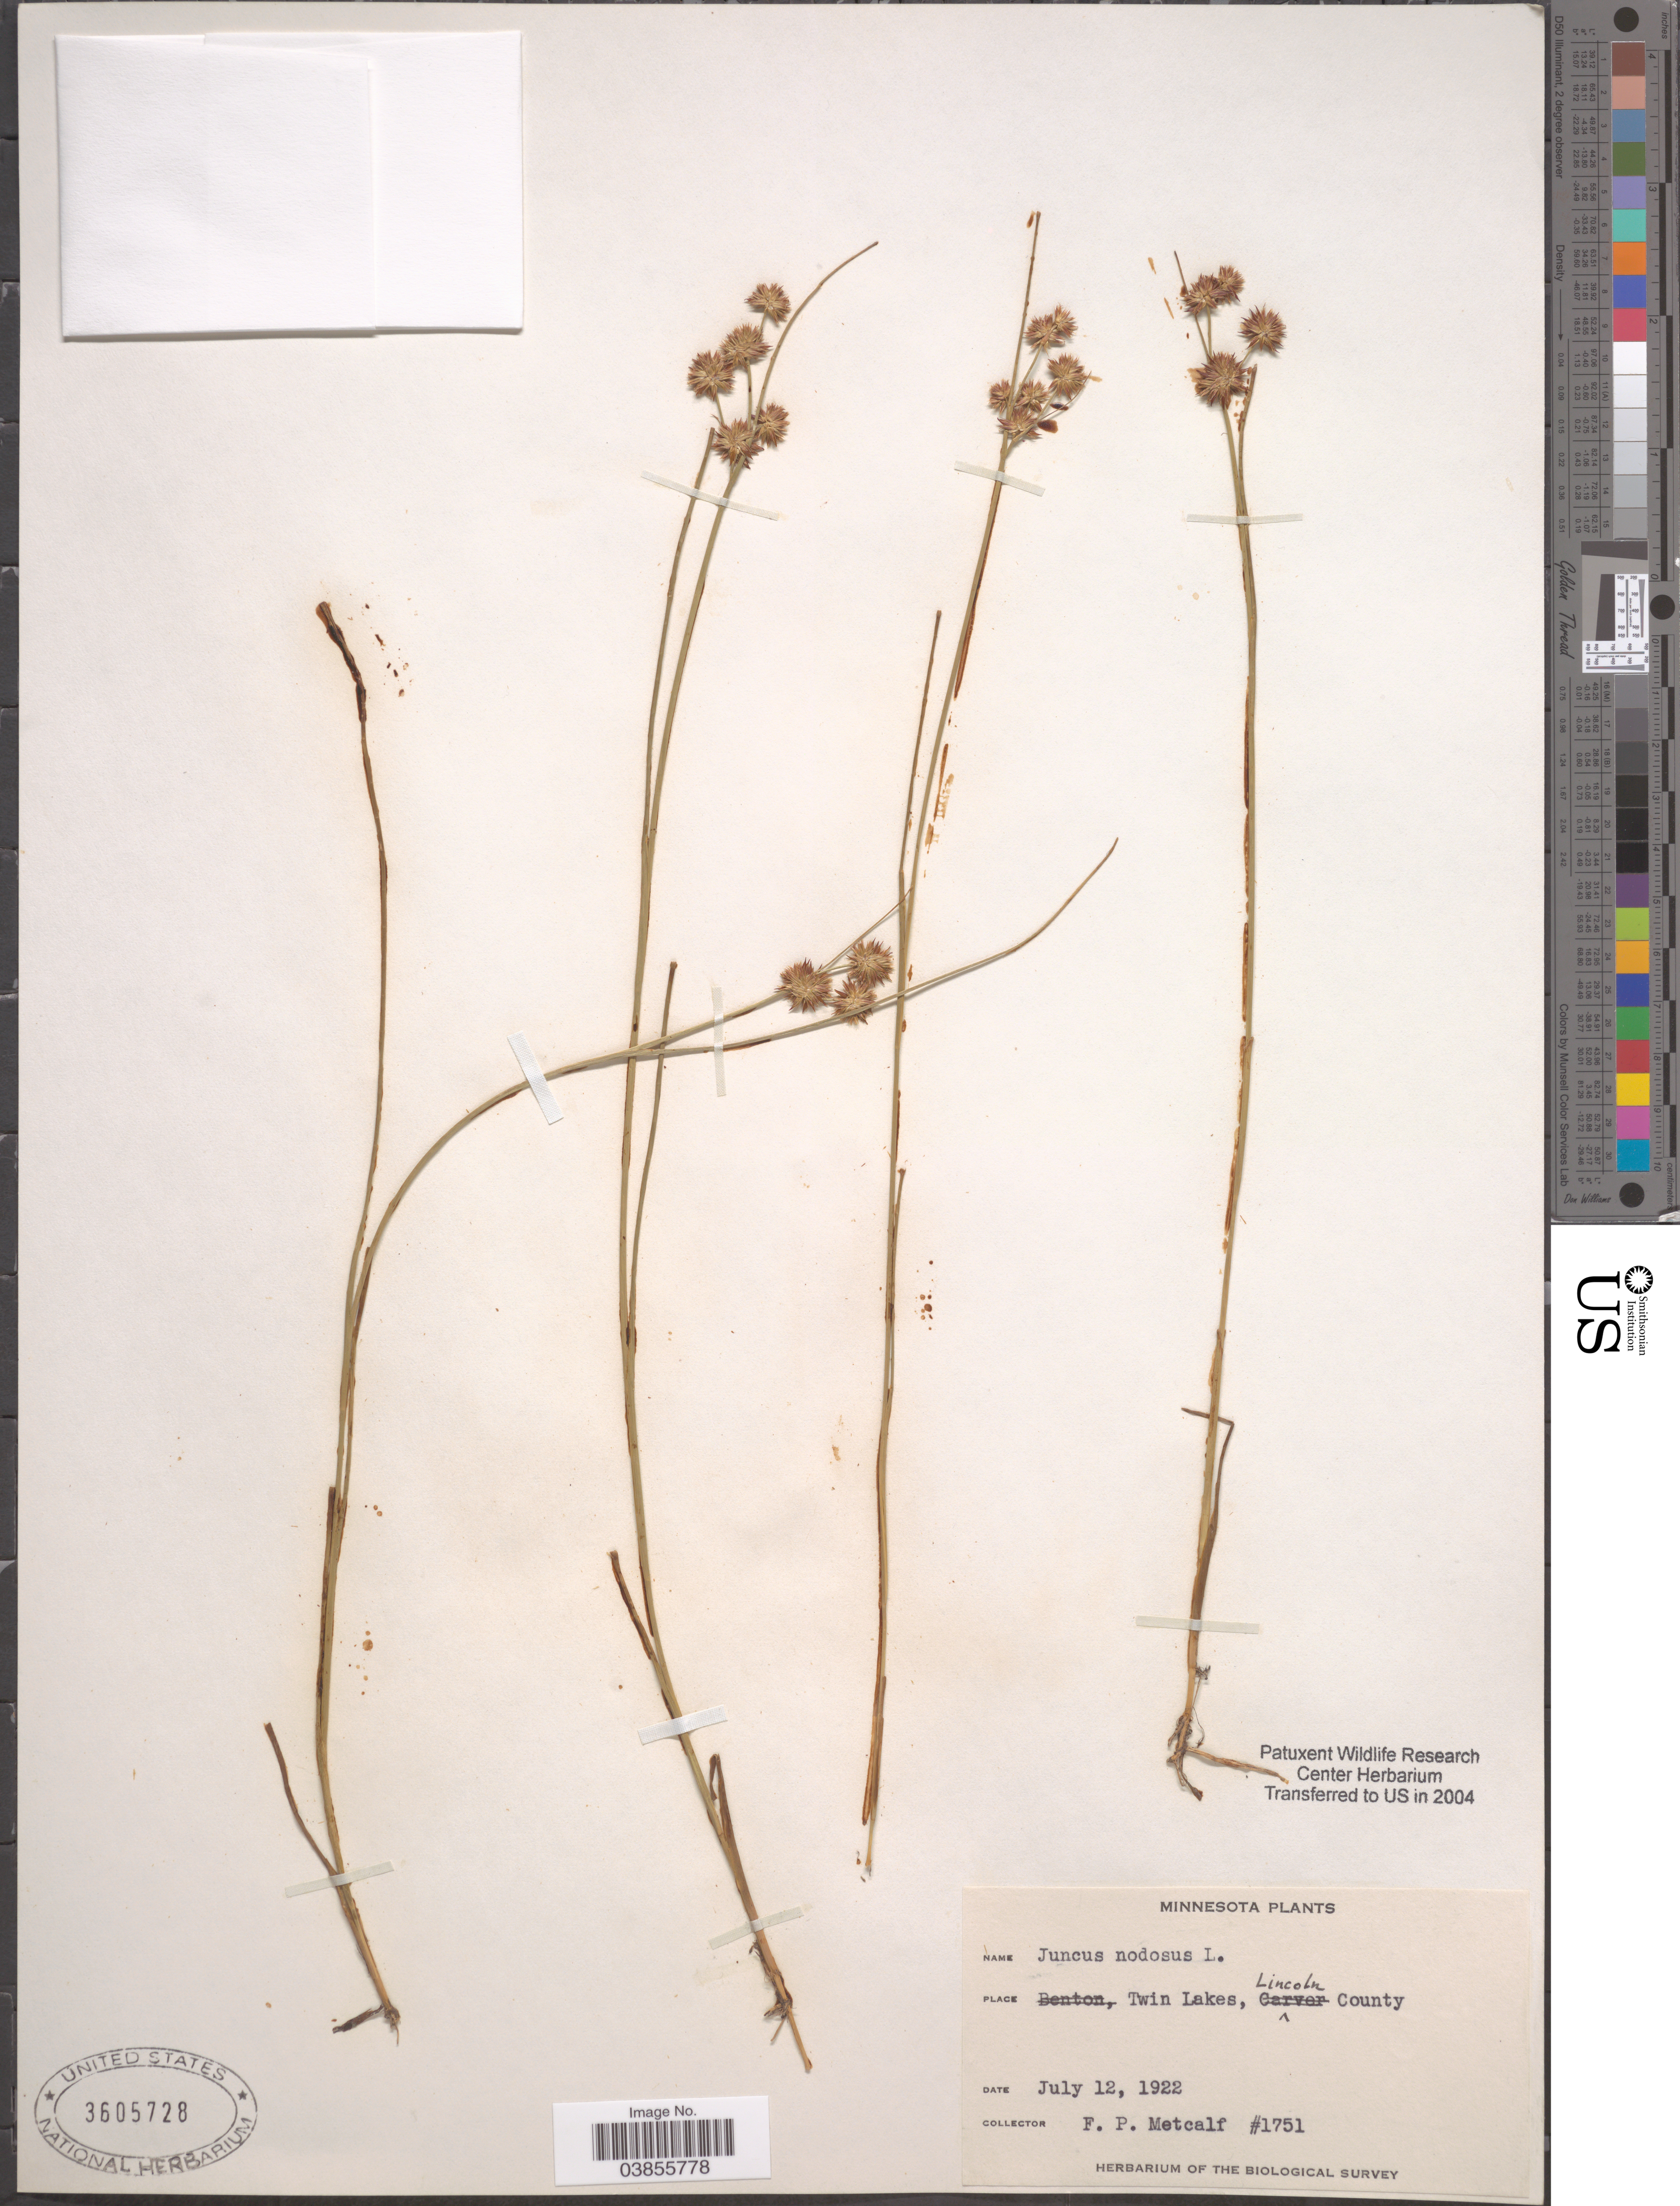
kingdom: Plantae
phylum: Tracheophyta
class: Liliopsida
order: Poales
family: Juncaceae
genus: Juncus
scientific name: Juncus nodosus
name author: L.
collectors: F. Metcalf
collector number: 1751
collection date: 1922-07-12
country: United States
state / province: Minnesota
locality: Twin Lakes, Lincoln County.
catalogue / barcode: US 3605728